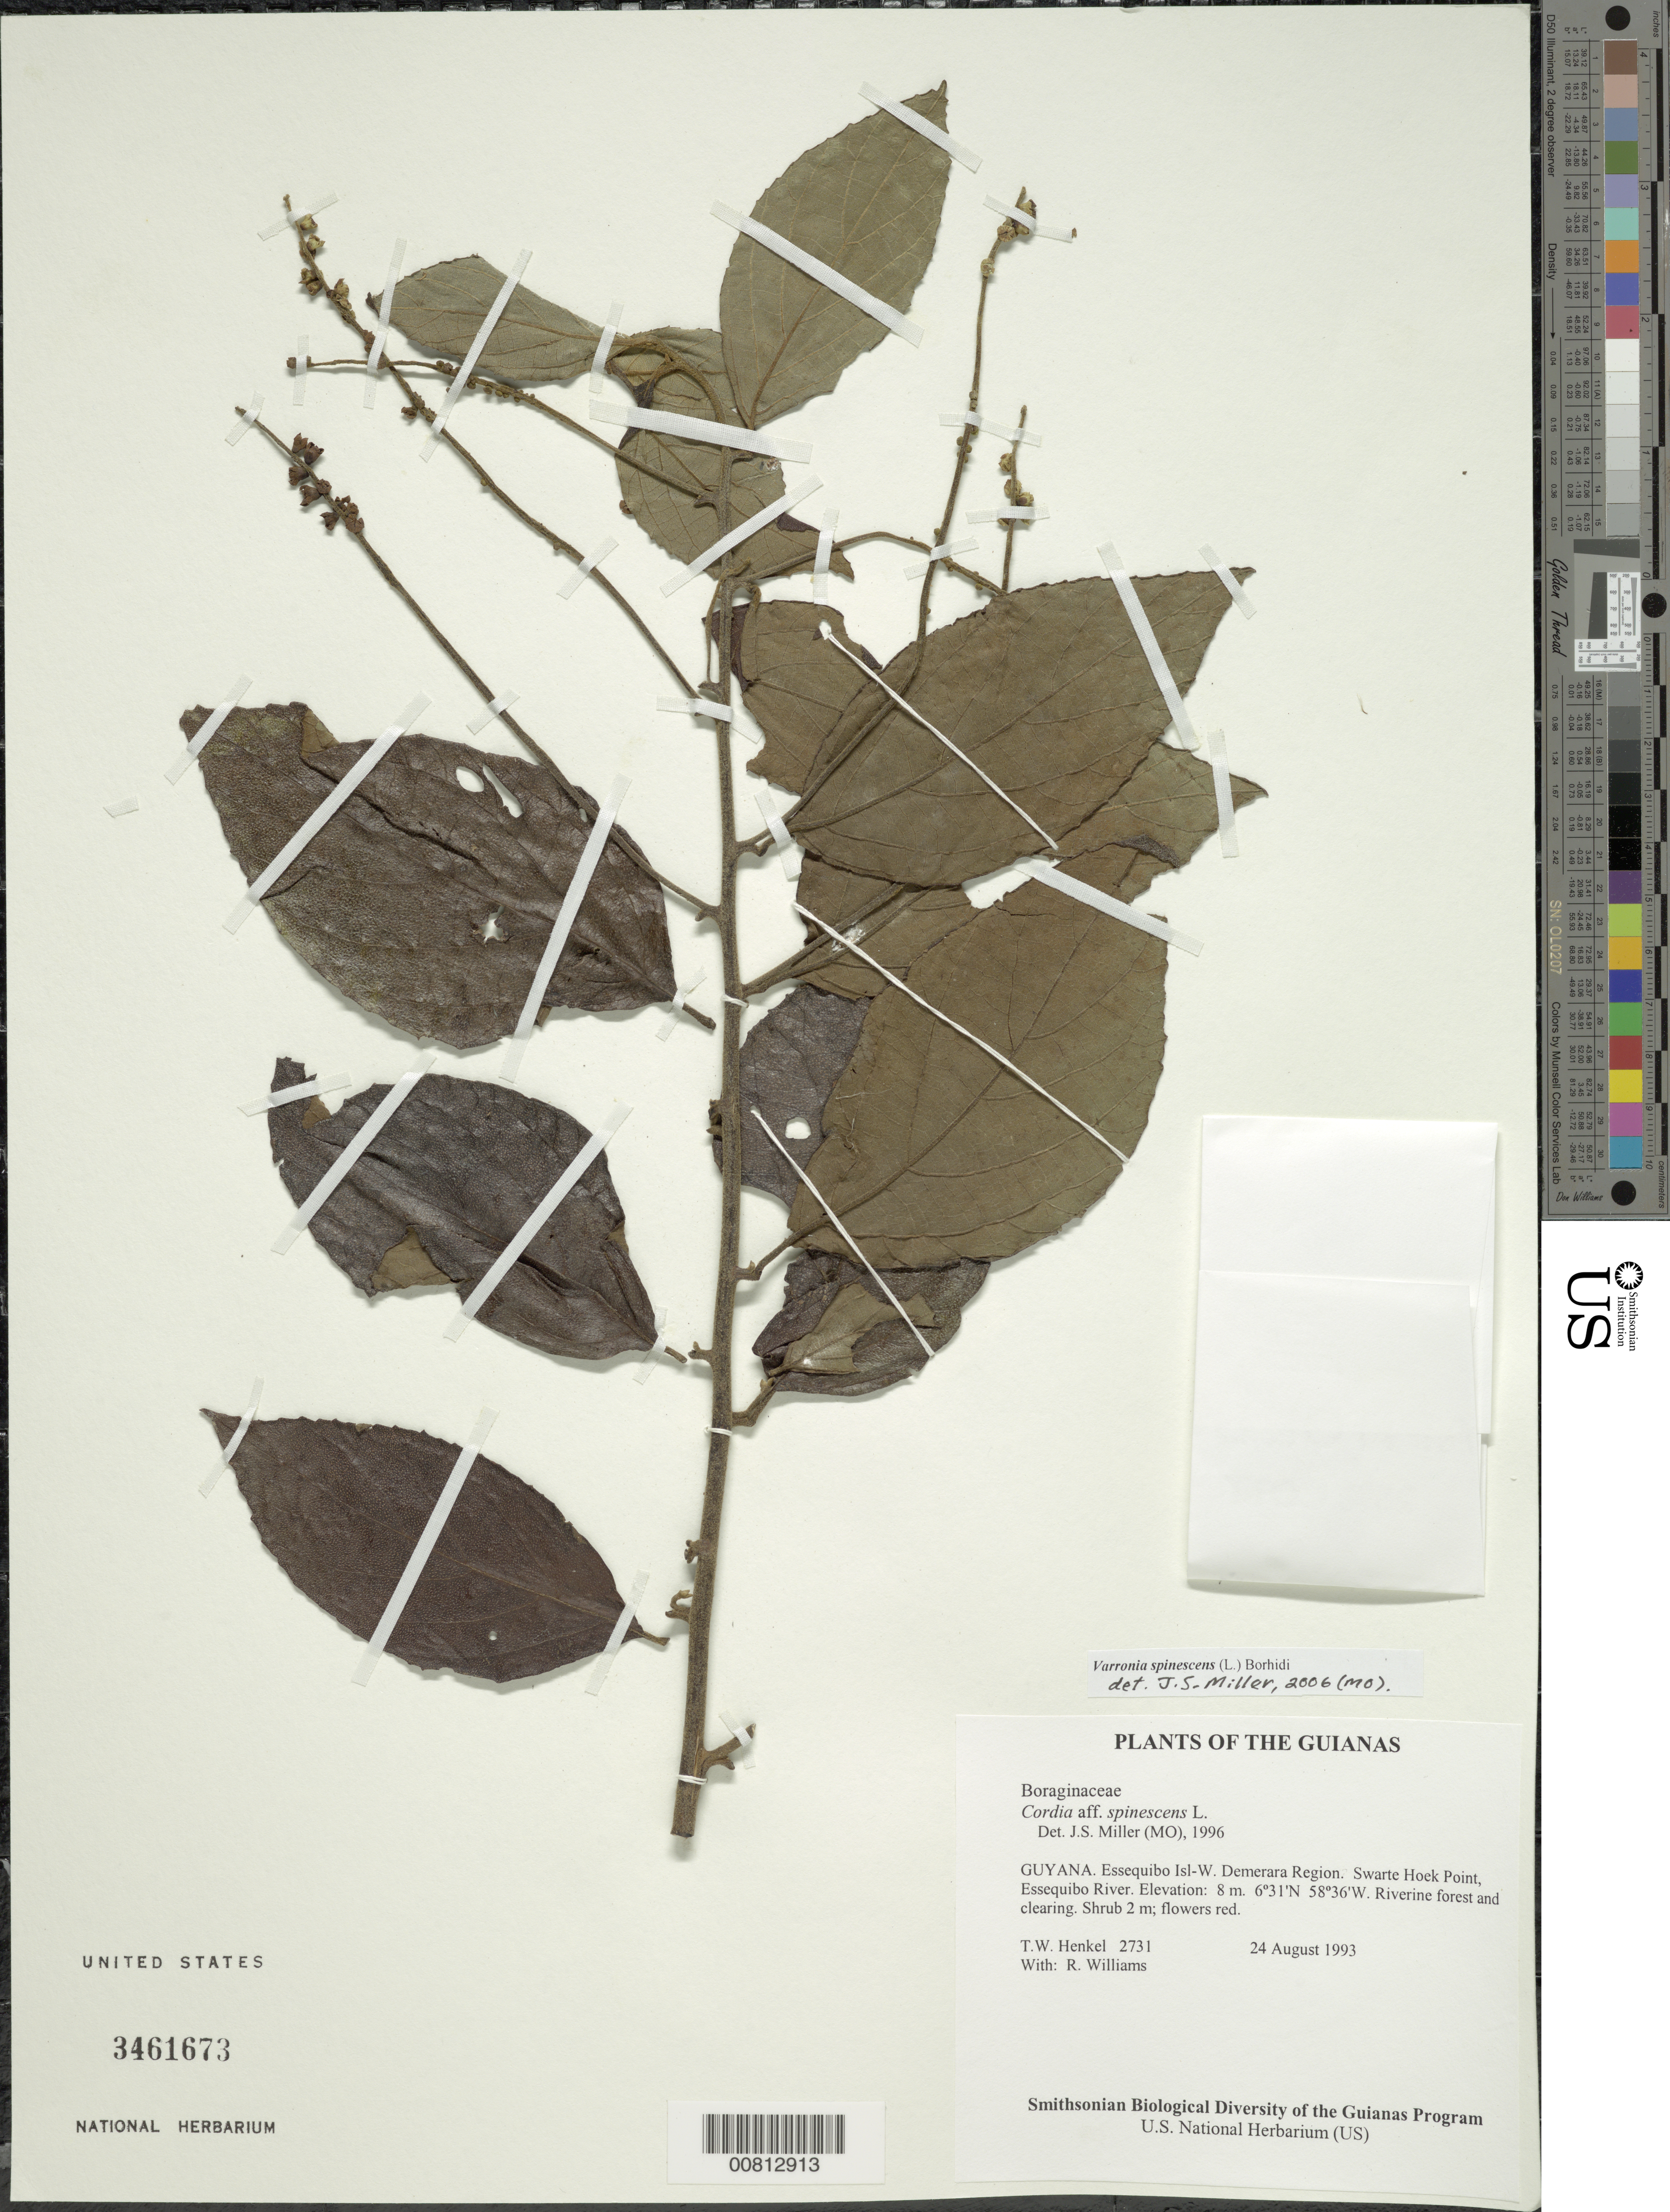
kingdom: Plantae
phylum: Tracheophyta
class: Magnoliopsida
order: Boraginales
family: Cordiaceae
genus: Cordia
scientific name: Cordia spinescens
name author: L.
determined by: Miller, James S., (MO), Missouri Botanical Garden (UNITED STATES)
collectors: T. Henkel & R. Williams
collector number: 2731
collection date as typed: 24 August 1993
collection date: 1993-08-24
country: Guyana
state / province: Essequibo Isl-W. Demerara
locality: Swarte Hoek Point, Essequibo River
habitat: Riverine forest and clearing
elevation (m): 8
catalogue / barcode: US 3461673